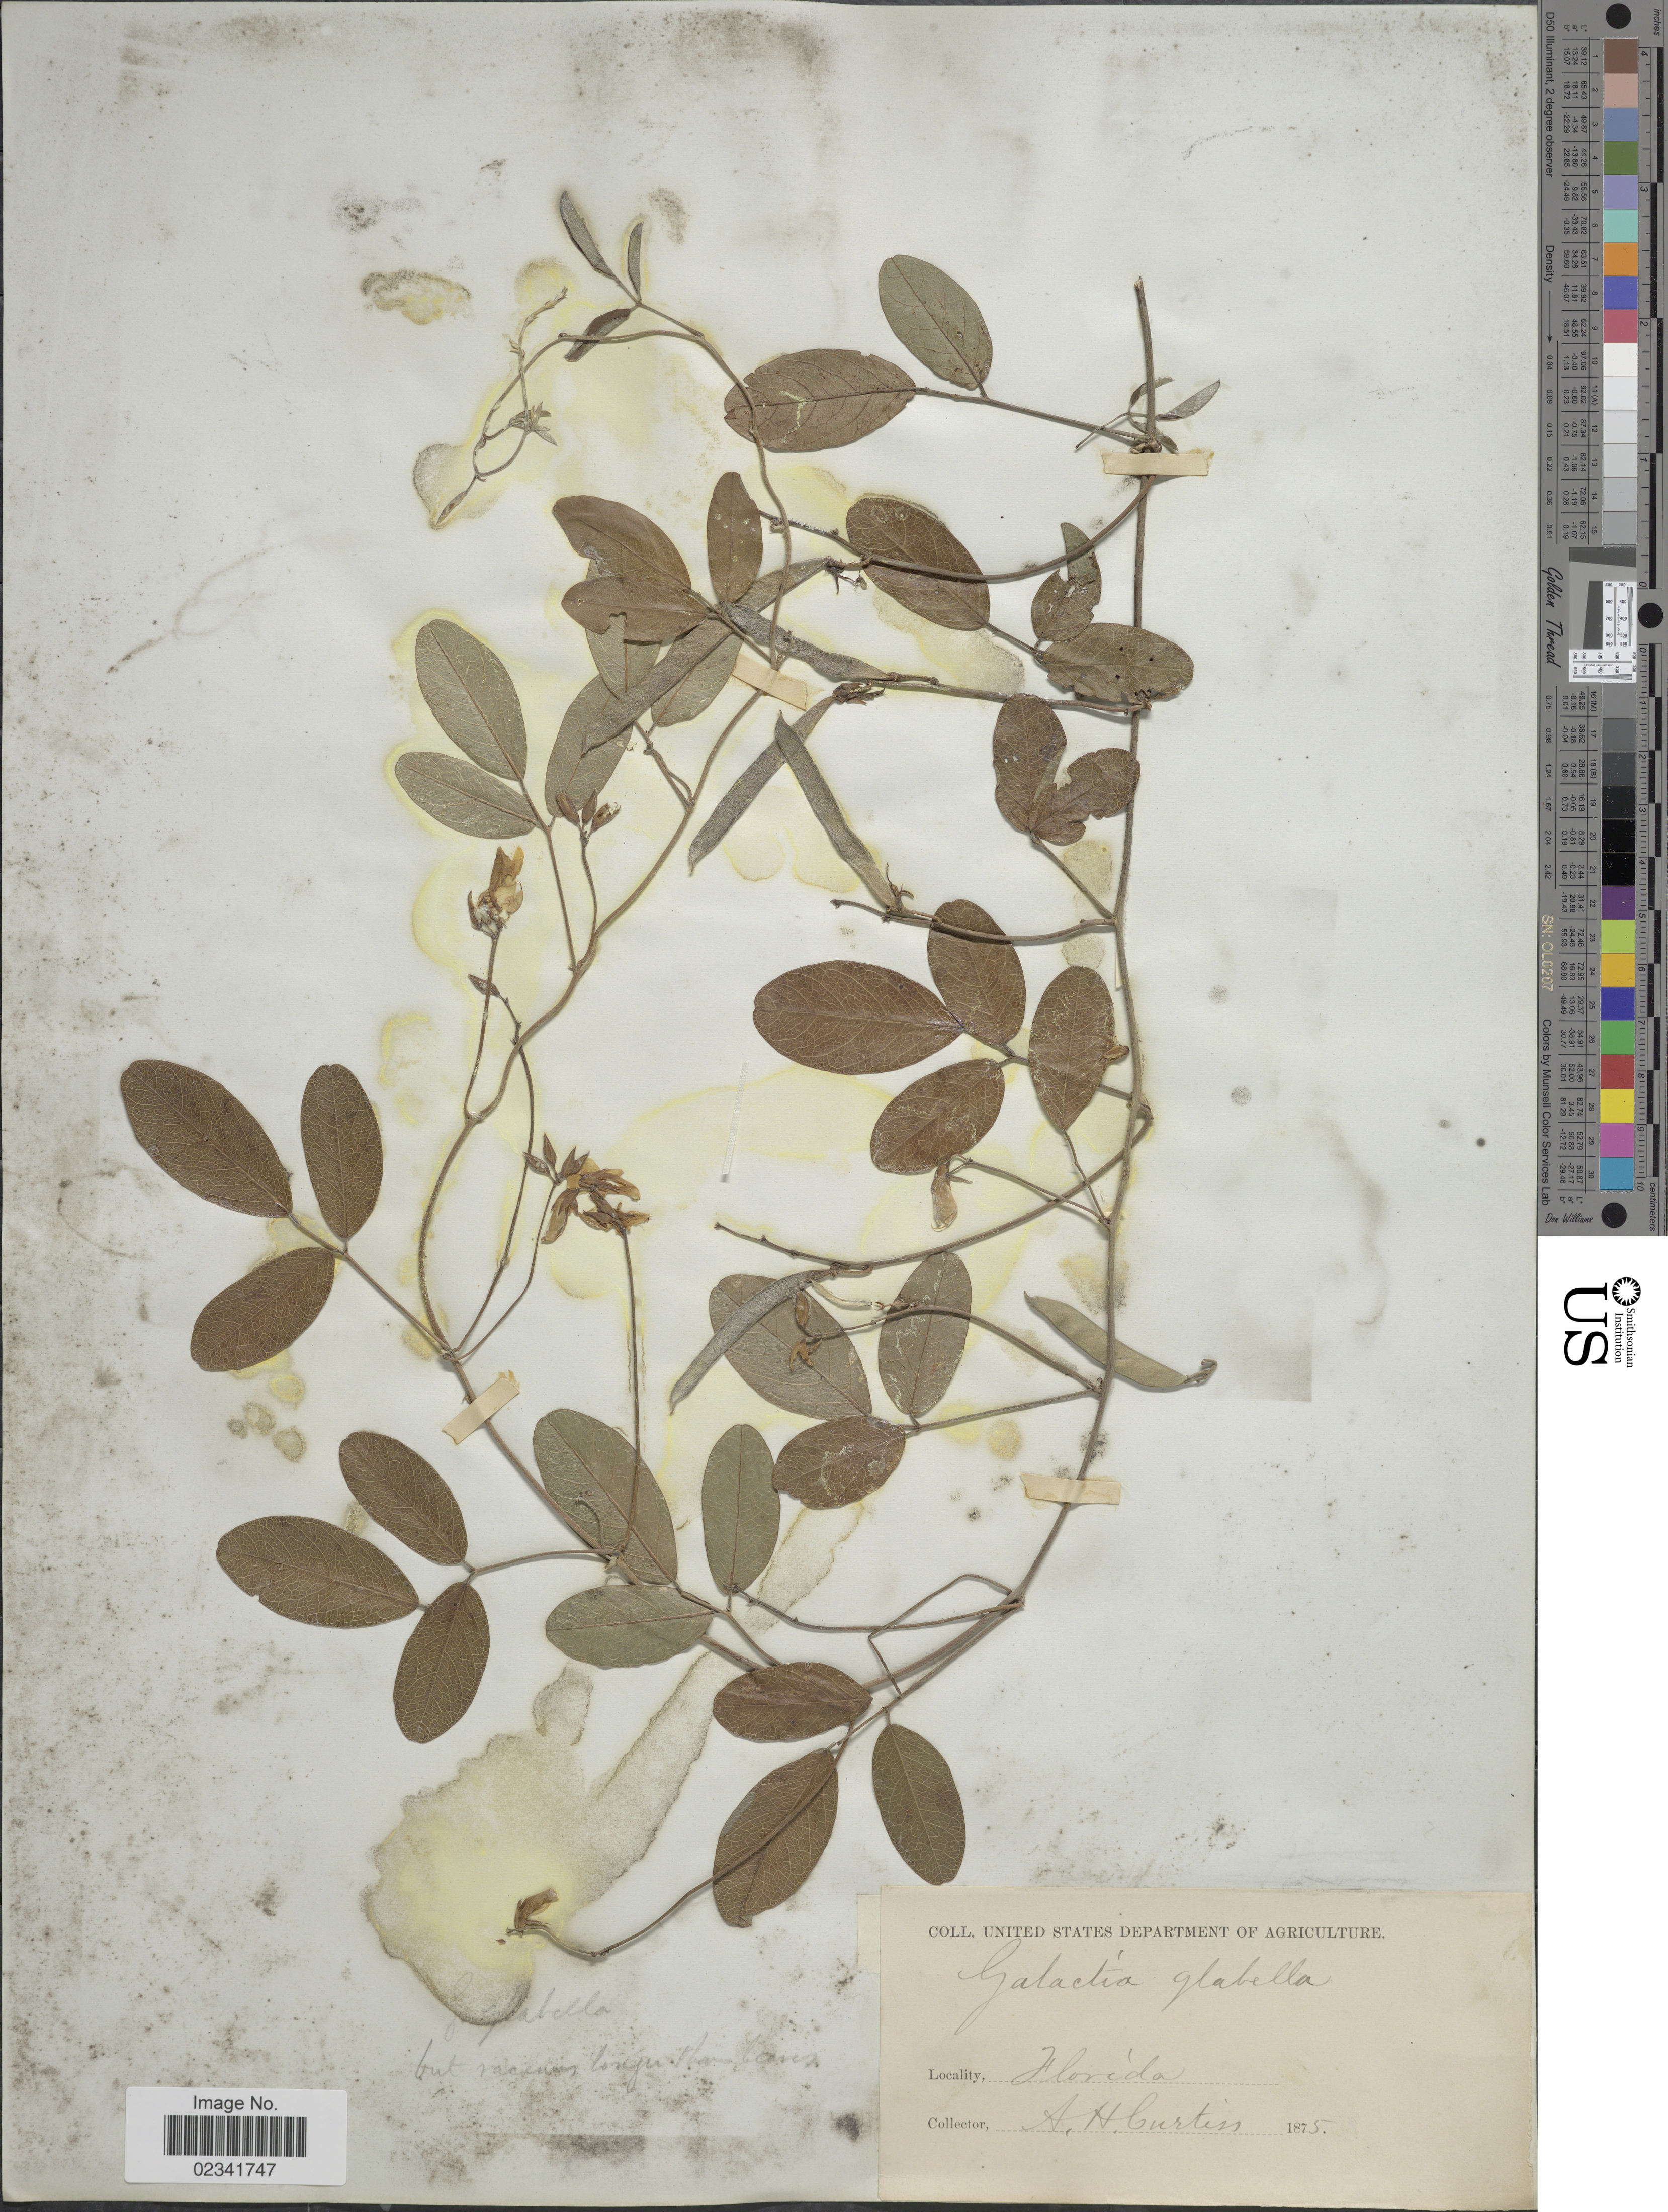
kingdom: Plantae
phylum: Tracheophyta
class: Magnoliopsida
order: Fabales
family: Fabaceae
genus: Galactia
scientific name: Galactia regularis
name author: (L.) Britton, Stearns & Poggenb.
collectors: A. H. Curtiss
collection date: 1875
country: United States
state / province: Florida